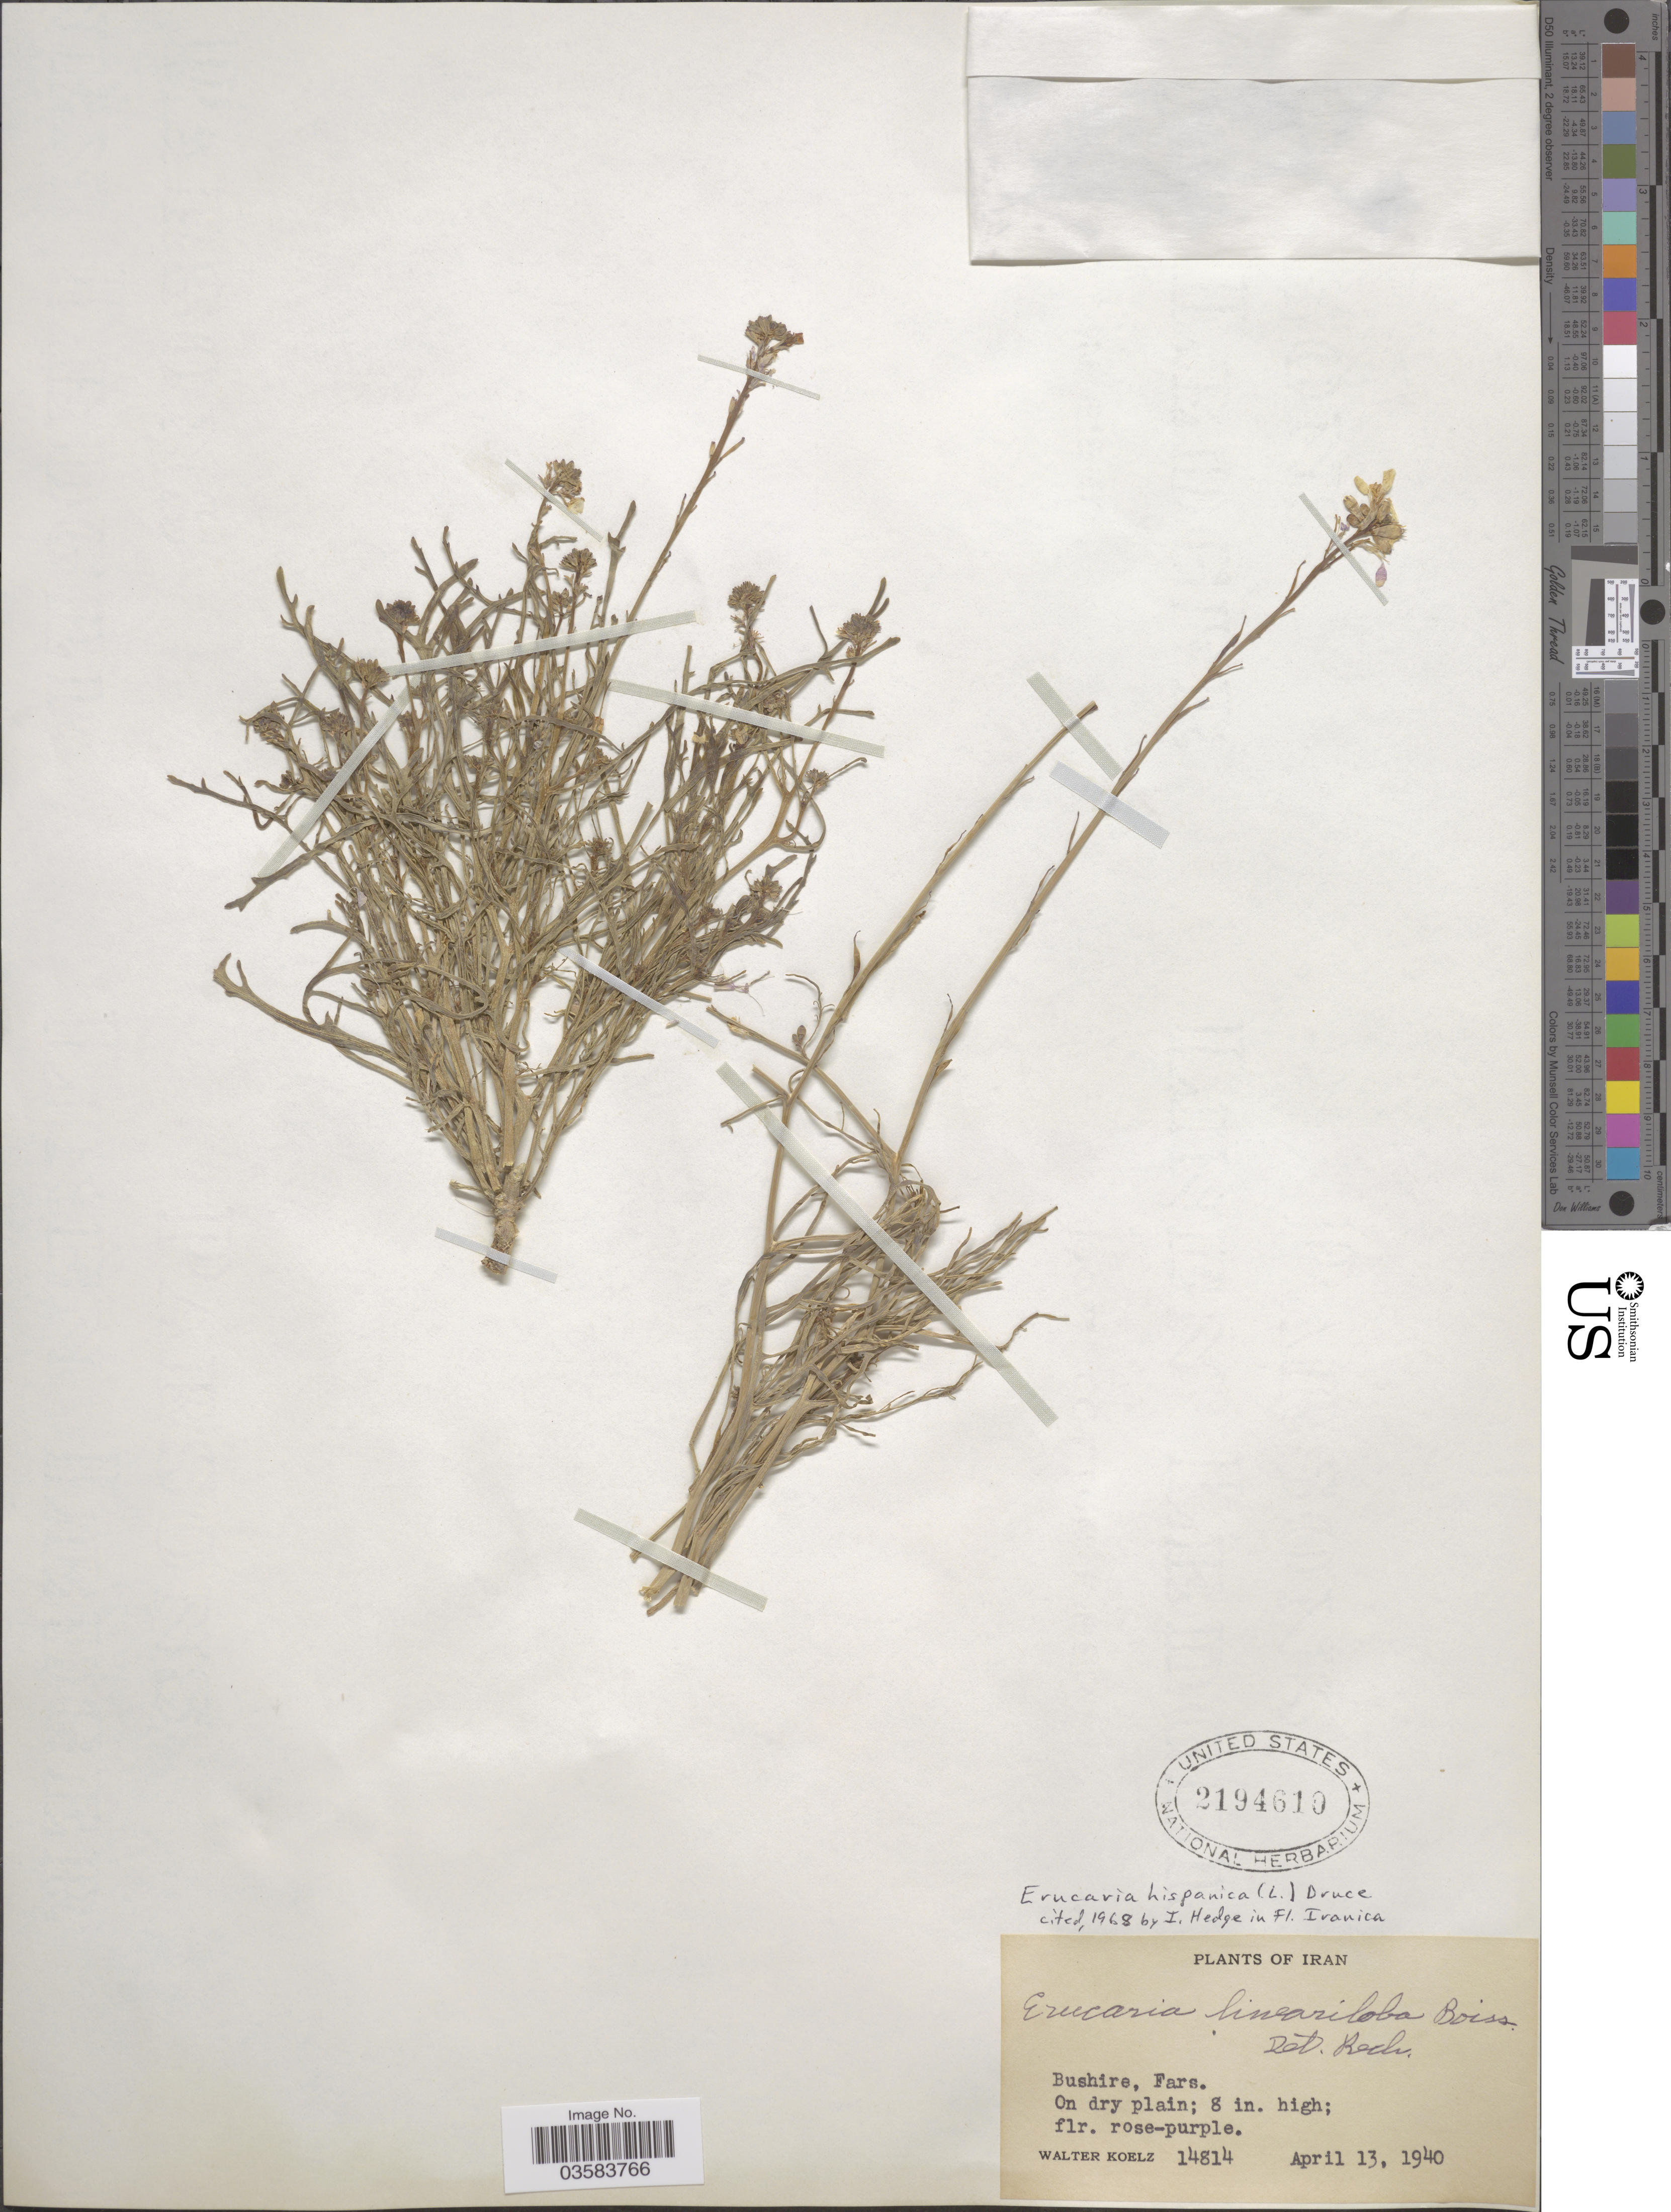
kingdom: Plantae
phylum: Tracheophyta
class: Magnoliopsida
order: Brassicales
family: Brassicaceae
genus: Erucaria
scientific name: Erucaria hispanica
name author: Druce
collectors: W. N. Koelz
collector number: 14814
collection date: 1940-04-13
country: Iran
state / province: Fars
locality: Bushire, Fars. On dry plain.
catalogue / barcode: US 2194610